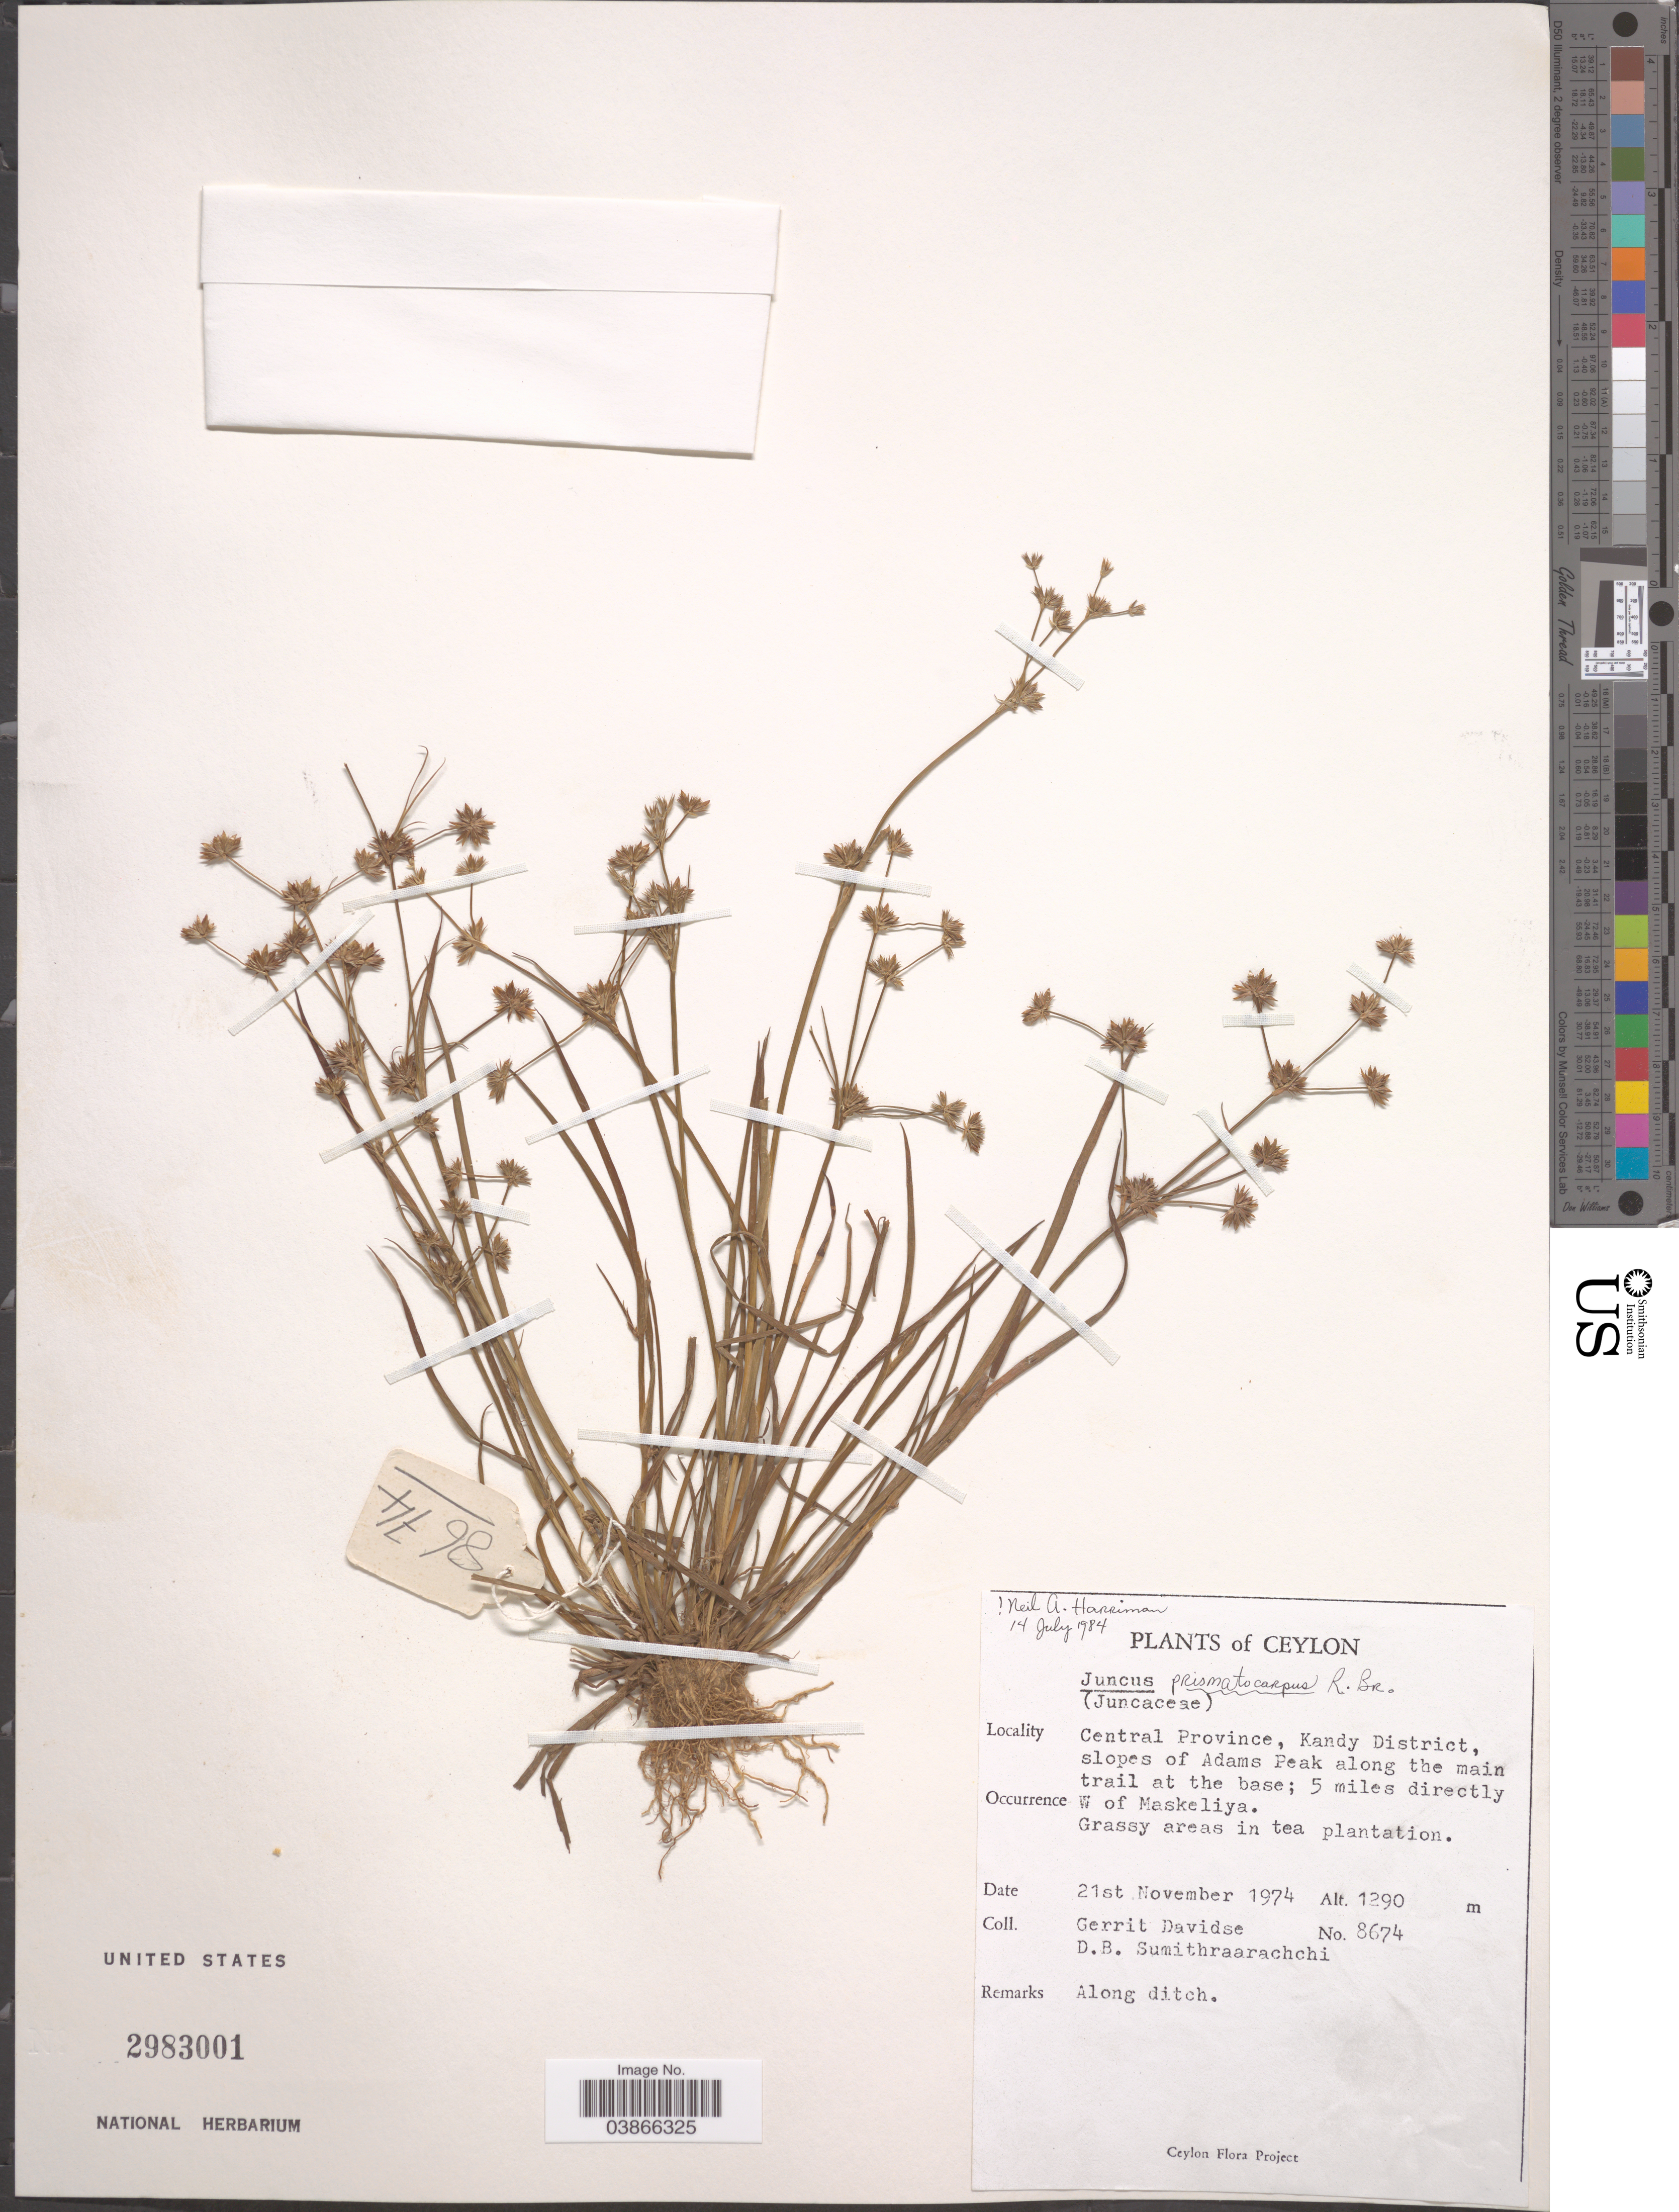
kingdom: Plantae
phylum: Tracheophyta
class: Liliopsida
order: Poales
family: Juncaceae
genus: Juncus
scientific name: Juncus prismatocarpus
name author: R. Br.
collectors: G. Davidse & D. B. Sumithraarachchi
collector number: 8674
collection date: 1974-11-21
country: Sri Lanka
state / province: Central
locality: Ceylon. Kandy District, slopes of Adams Peak along the main trail at the base; 5 miles directly W of Maskeliya. In tea plantation.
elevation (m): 1290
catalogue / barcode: US 2983001